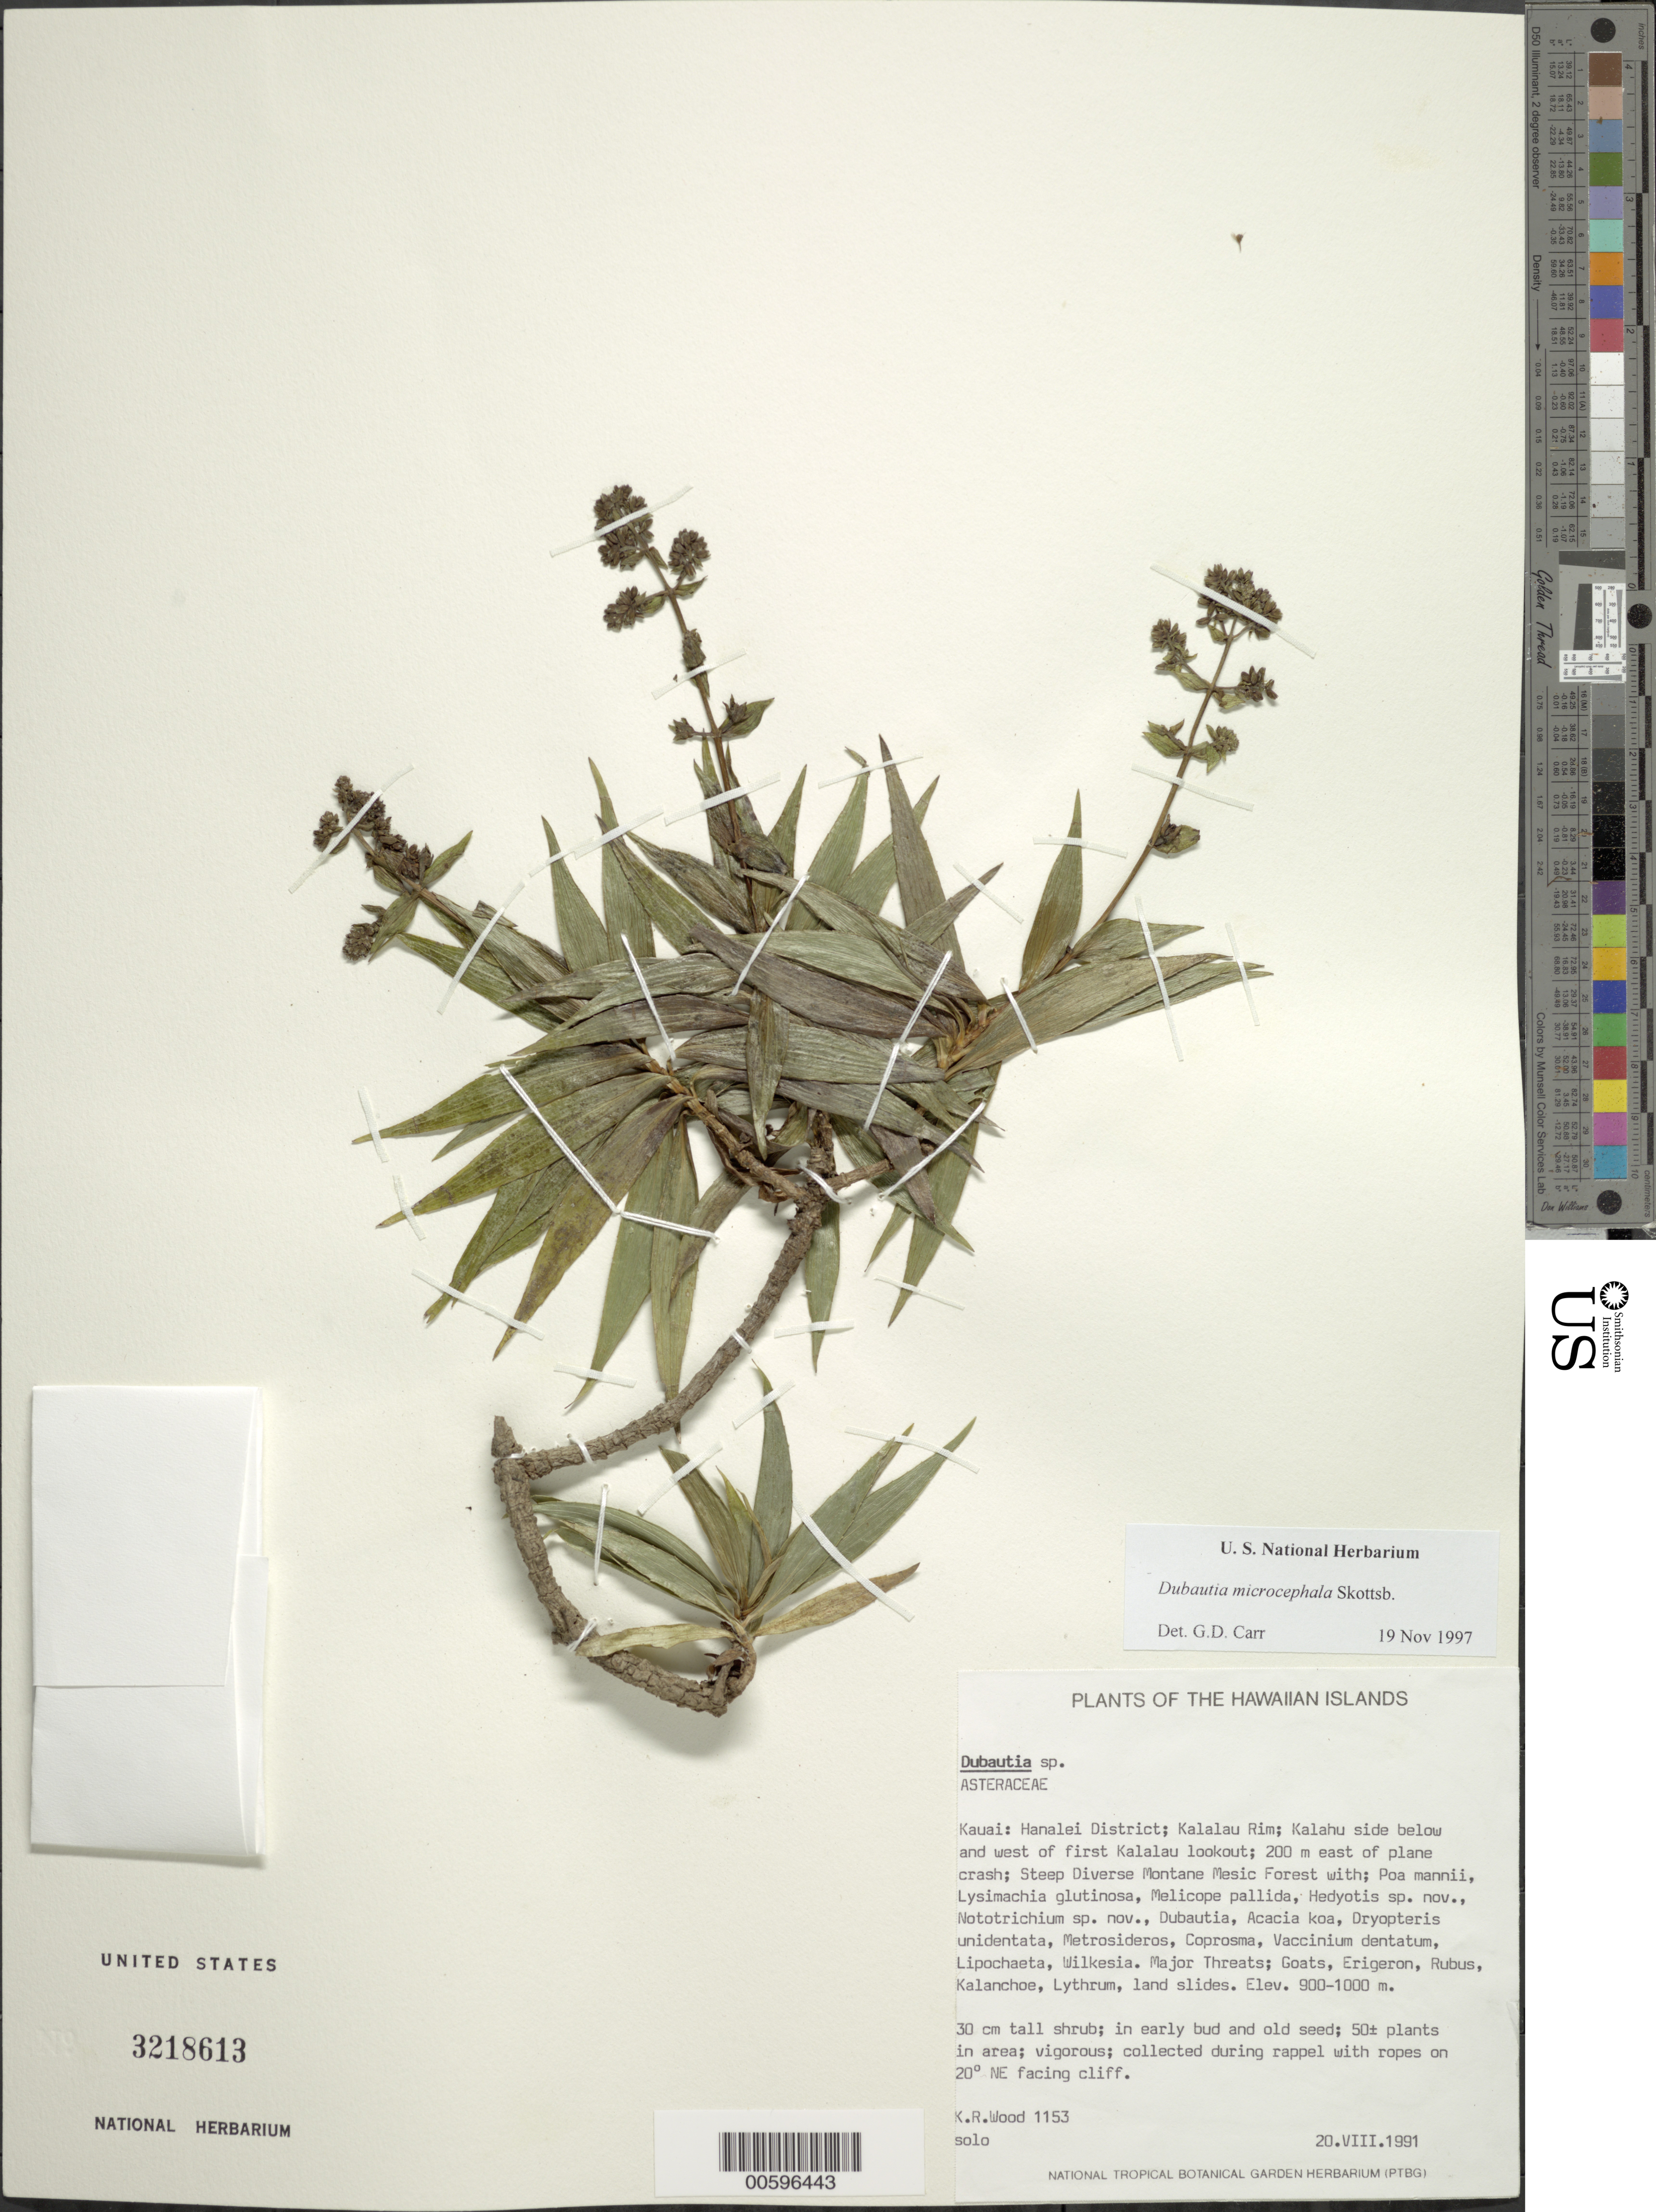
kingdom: Plantae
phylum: Tracheophyta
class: Magnoliopsida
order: Asterales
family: Asteraceae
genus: Dubautia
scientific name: Dubautia microcephala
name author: Skottsb.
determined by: Carr, G. D.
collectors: K. R. Wood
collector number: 1153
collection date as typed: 20 Aug 1991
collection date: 1991-08-20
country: United States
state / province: Hawaii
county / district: Kauai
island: Kaua'i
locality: Hanalei Dist; Kalalau Rim; Kalahu side below and W of first Kalalau lookout; 200 m E of plane crash.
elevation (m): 900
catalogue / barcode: US 3218613